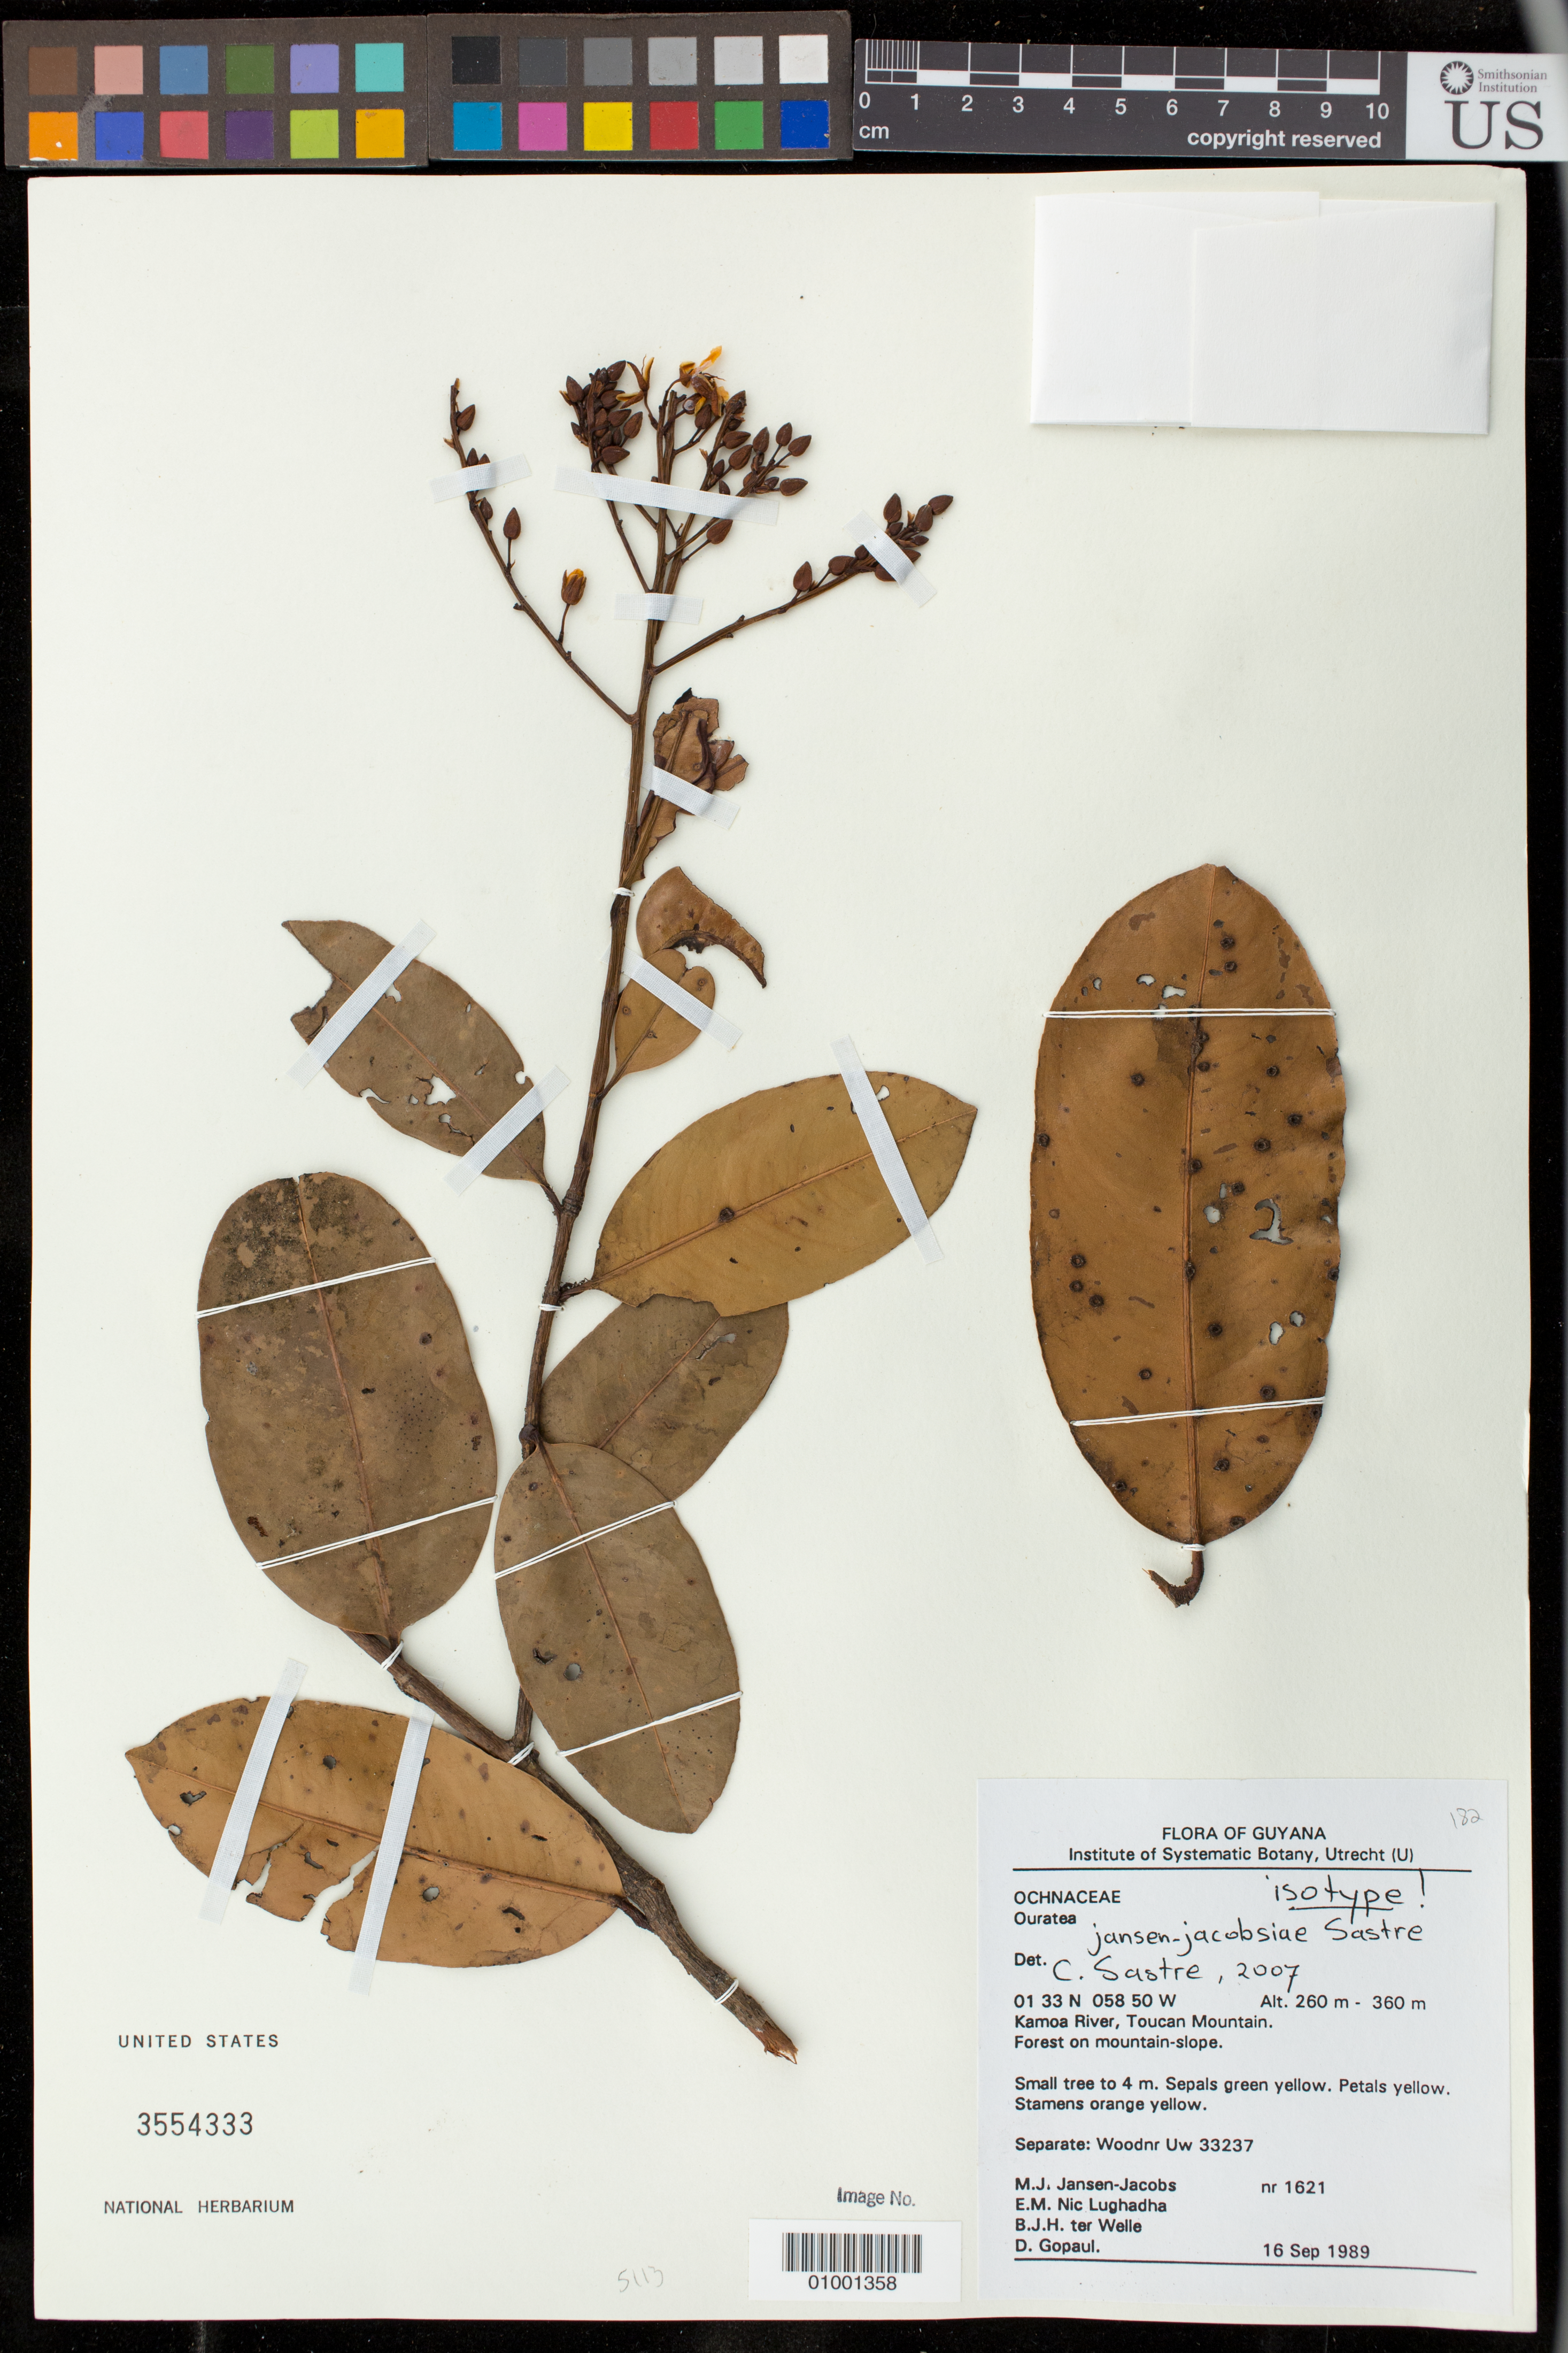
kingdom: Plantae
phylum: Tracheophyta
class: Magnoliopsida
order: Malpighiales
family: Ochnaceae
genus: Ouratea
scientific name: Ouratea jansen-jacobsiae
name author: Sastre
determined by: Sastre, C. H. L.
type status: Isotype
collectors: M. J. Jansen-Jacobs, E. Nic Lughadha, B. Welle & D. Gopaul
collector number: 1621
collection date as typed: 16-Sep-89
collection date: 1989-09-16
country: Guyana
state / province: U. Takutu-U. Essequibo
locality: Kamoa River, Toucan Mountain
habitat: Forest on mountain slope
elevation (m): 260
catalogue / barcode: US 3554333